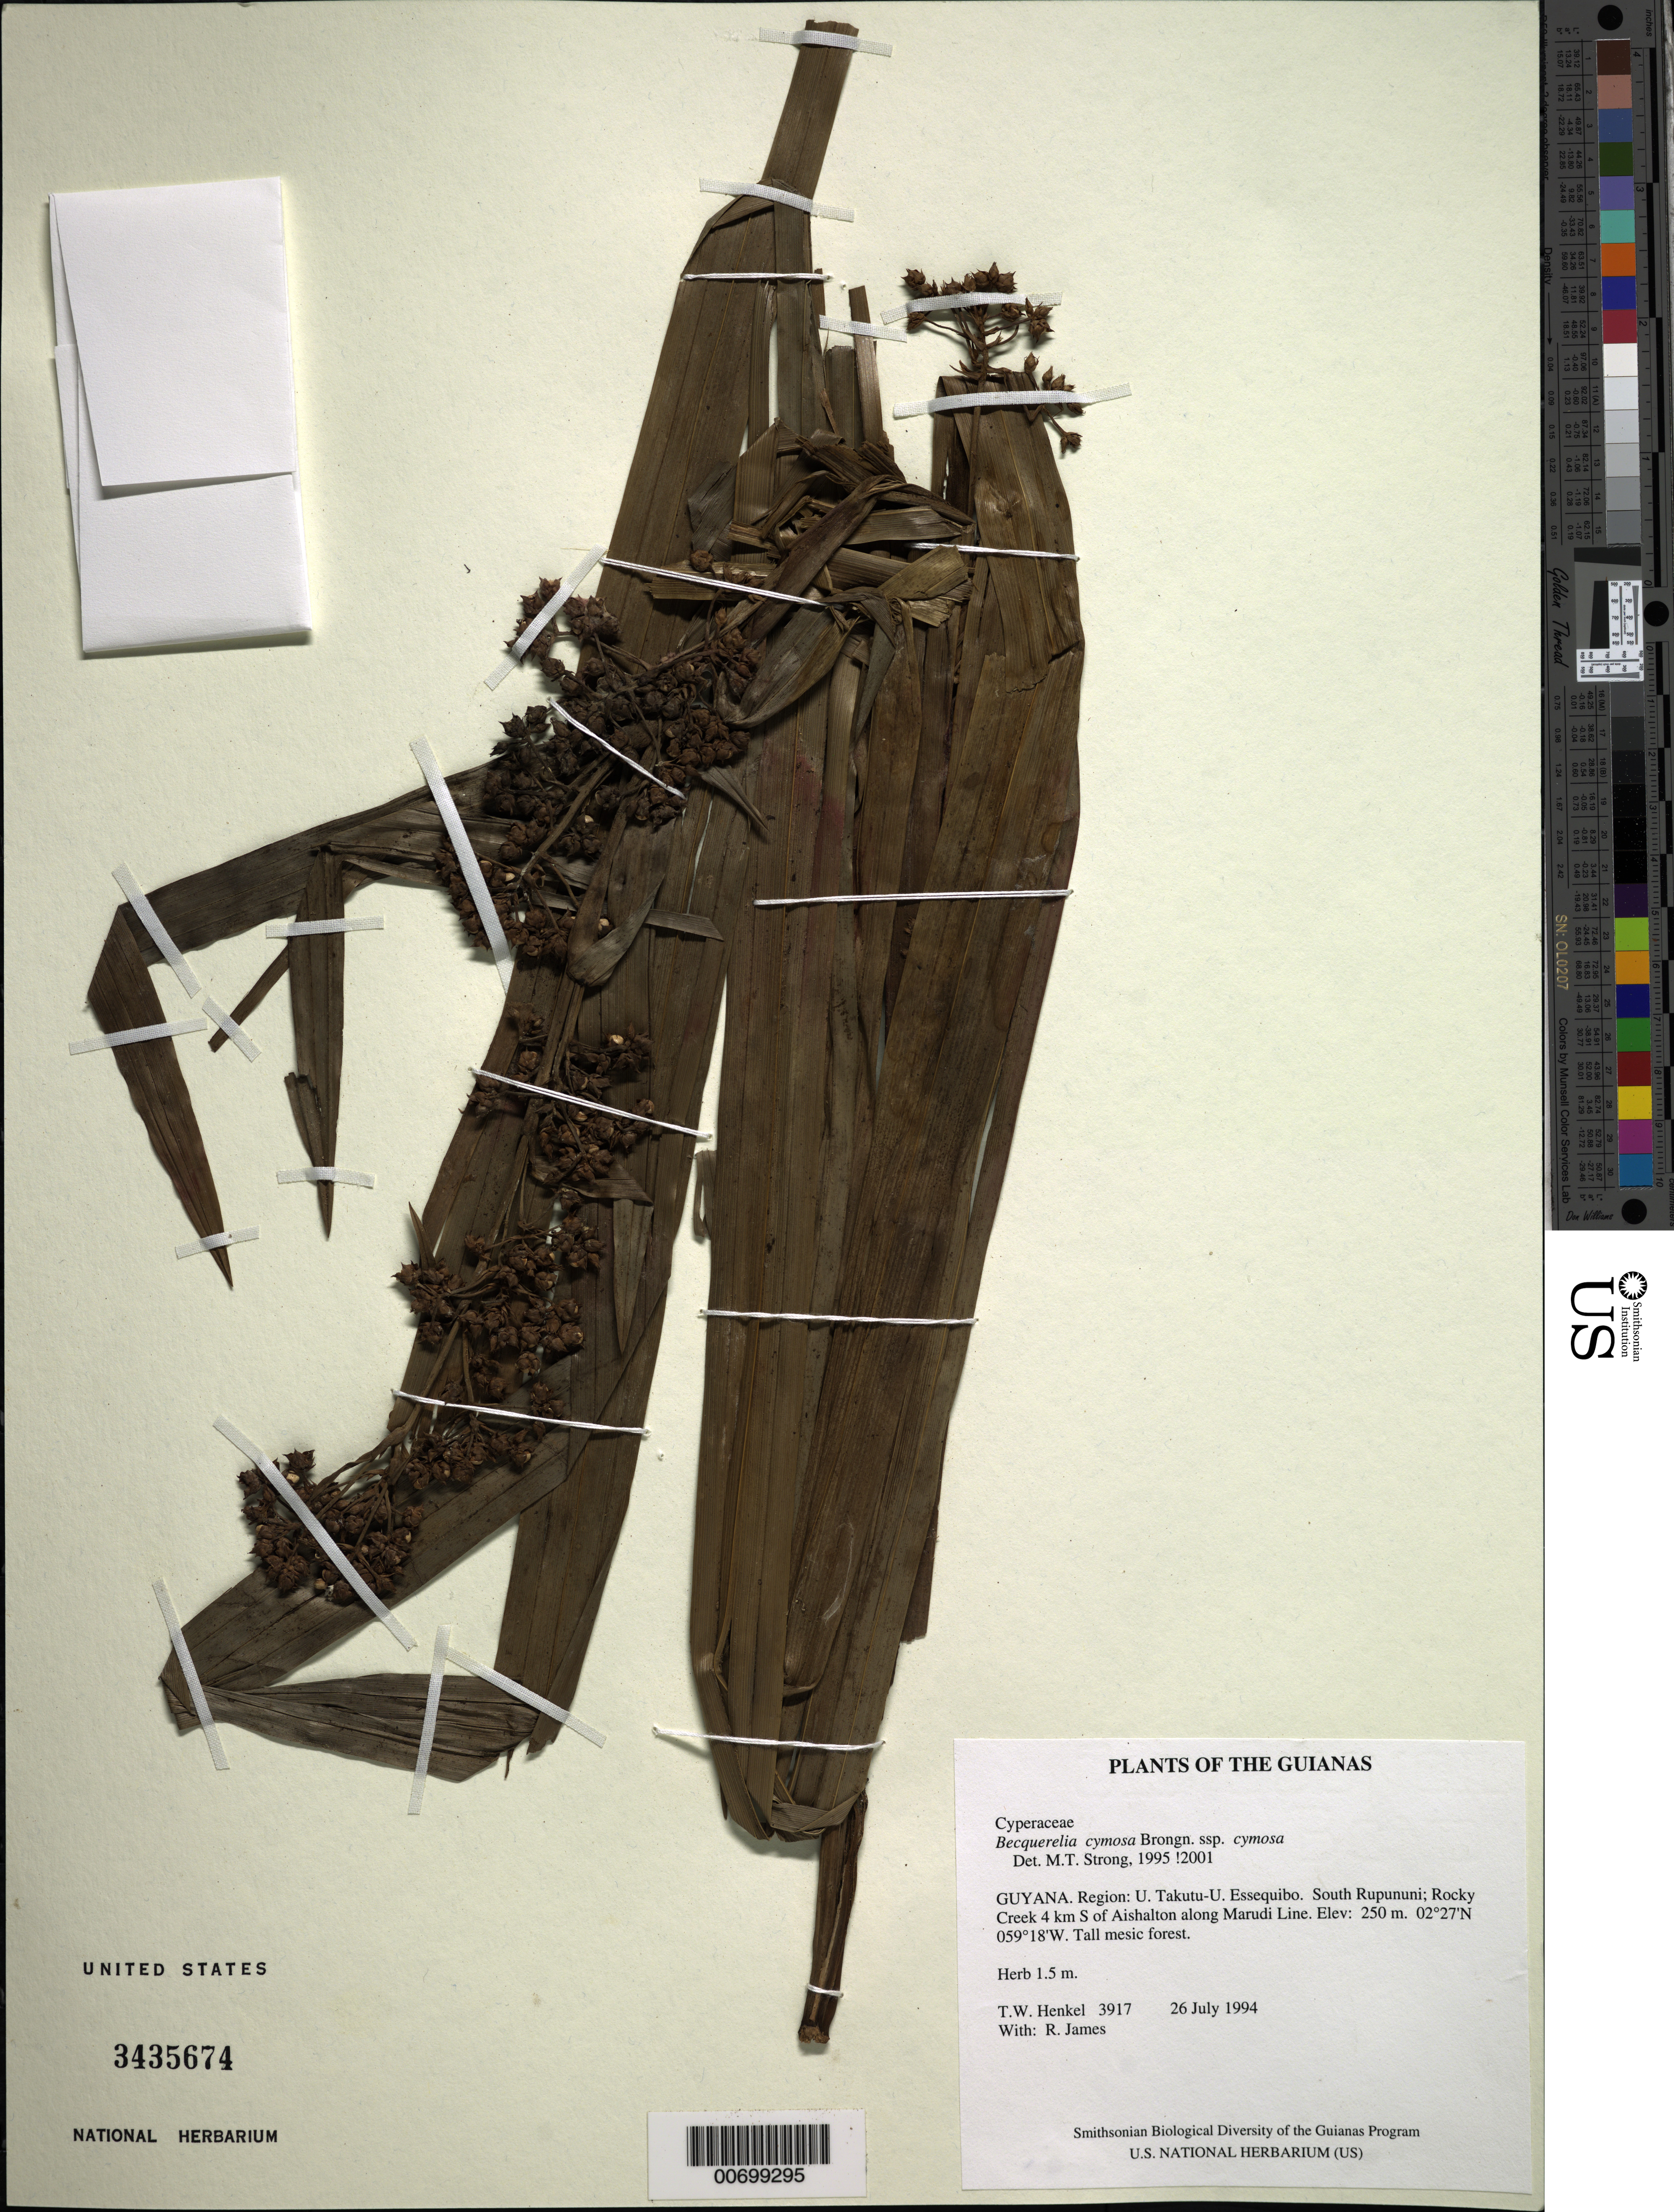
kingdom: Plantae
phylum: Tracheophyta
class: Liliopsida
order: Poales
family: Cyperaceae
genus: Becquerelia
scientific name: Becquerelia cymosa subsp. cymosa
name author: Brongn.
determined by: Strong, M. T., (US), Smithsonian Institution - National Museum of Natural History (UNITED STATES)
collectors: T. Henkel & R. James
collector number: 3917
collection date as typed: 26 July 1994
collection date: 1994-07-26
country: Guyana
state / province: U. Takutu-U. Essequibo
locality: South Rupununi; Rocky Creek 4 km S of Aishalton along Marudi Line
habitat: Tall mesic forest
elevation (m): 250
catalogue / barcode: US 3435674